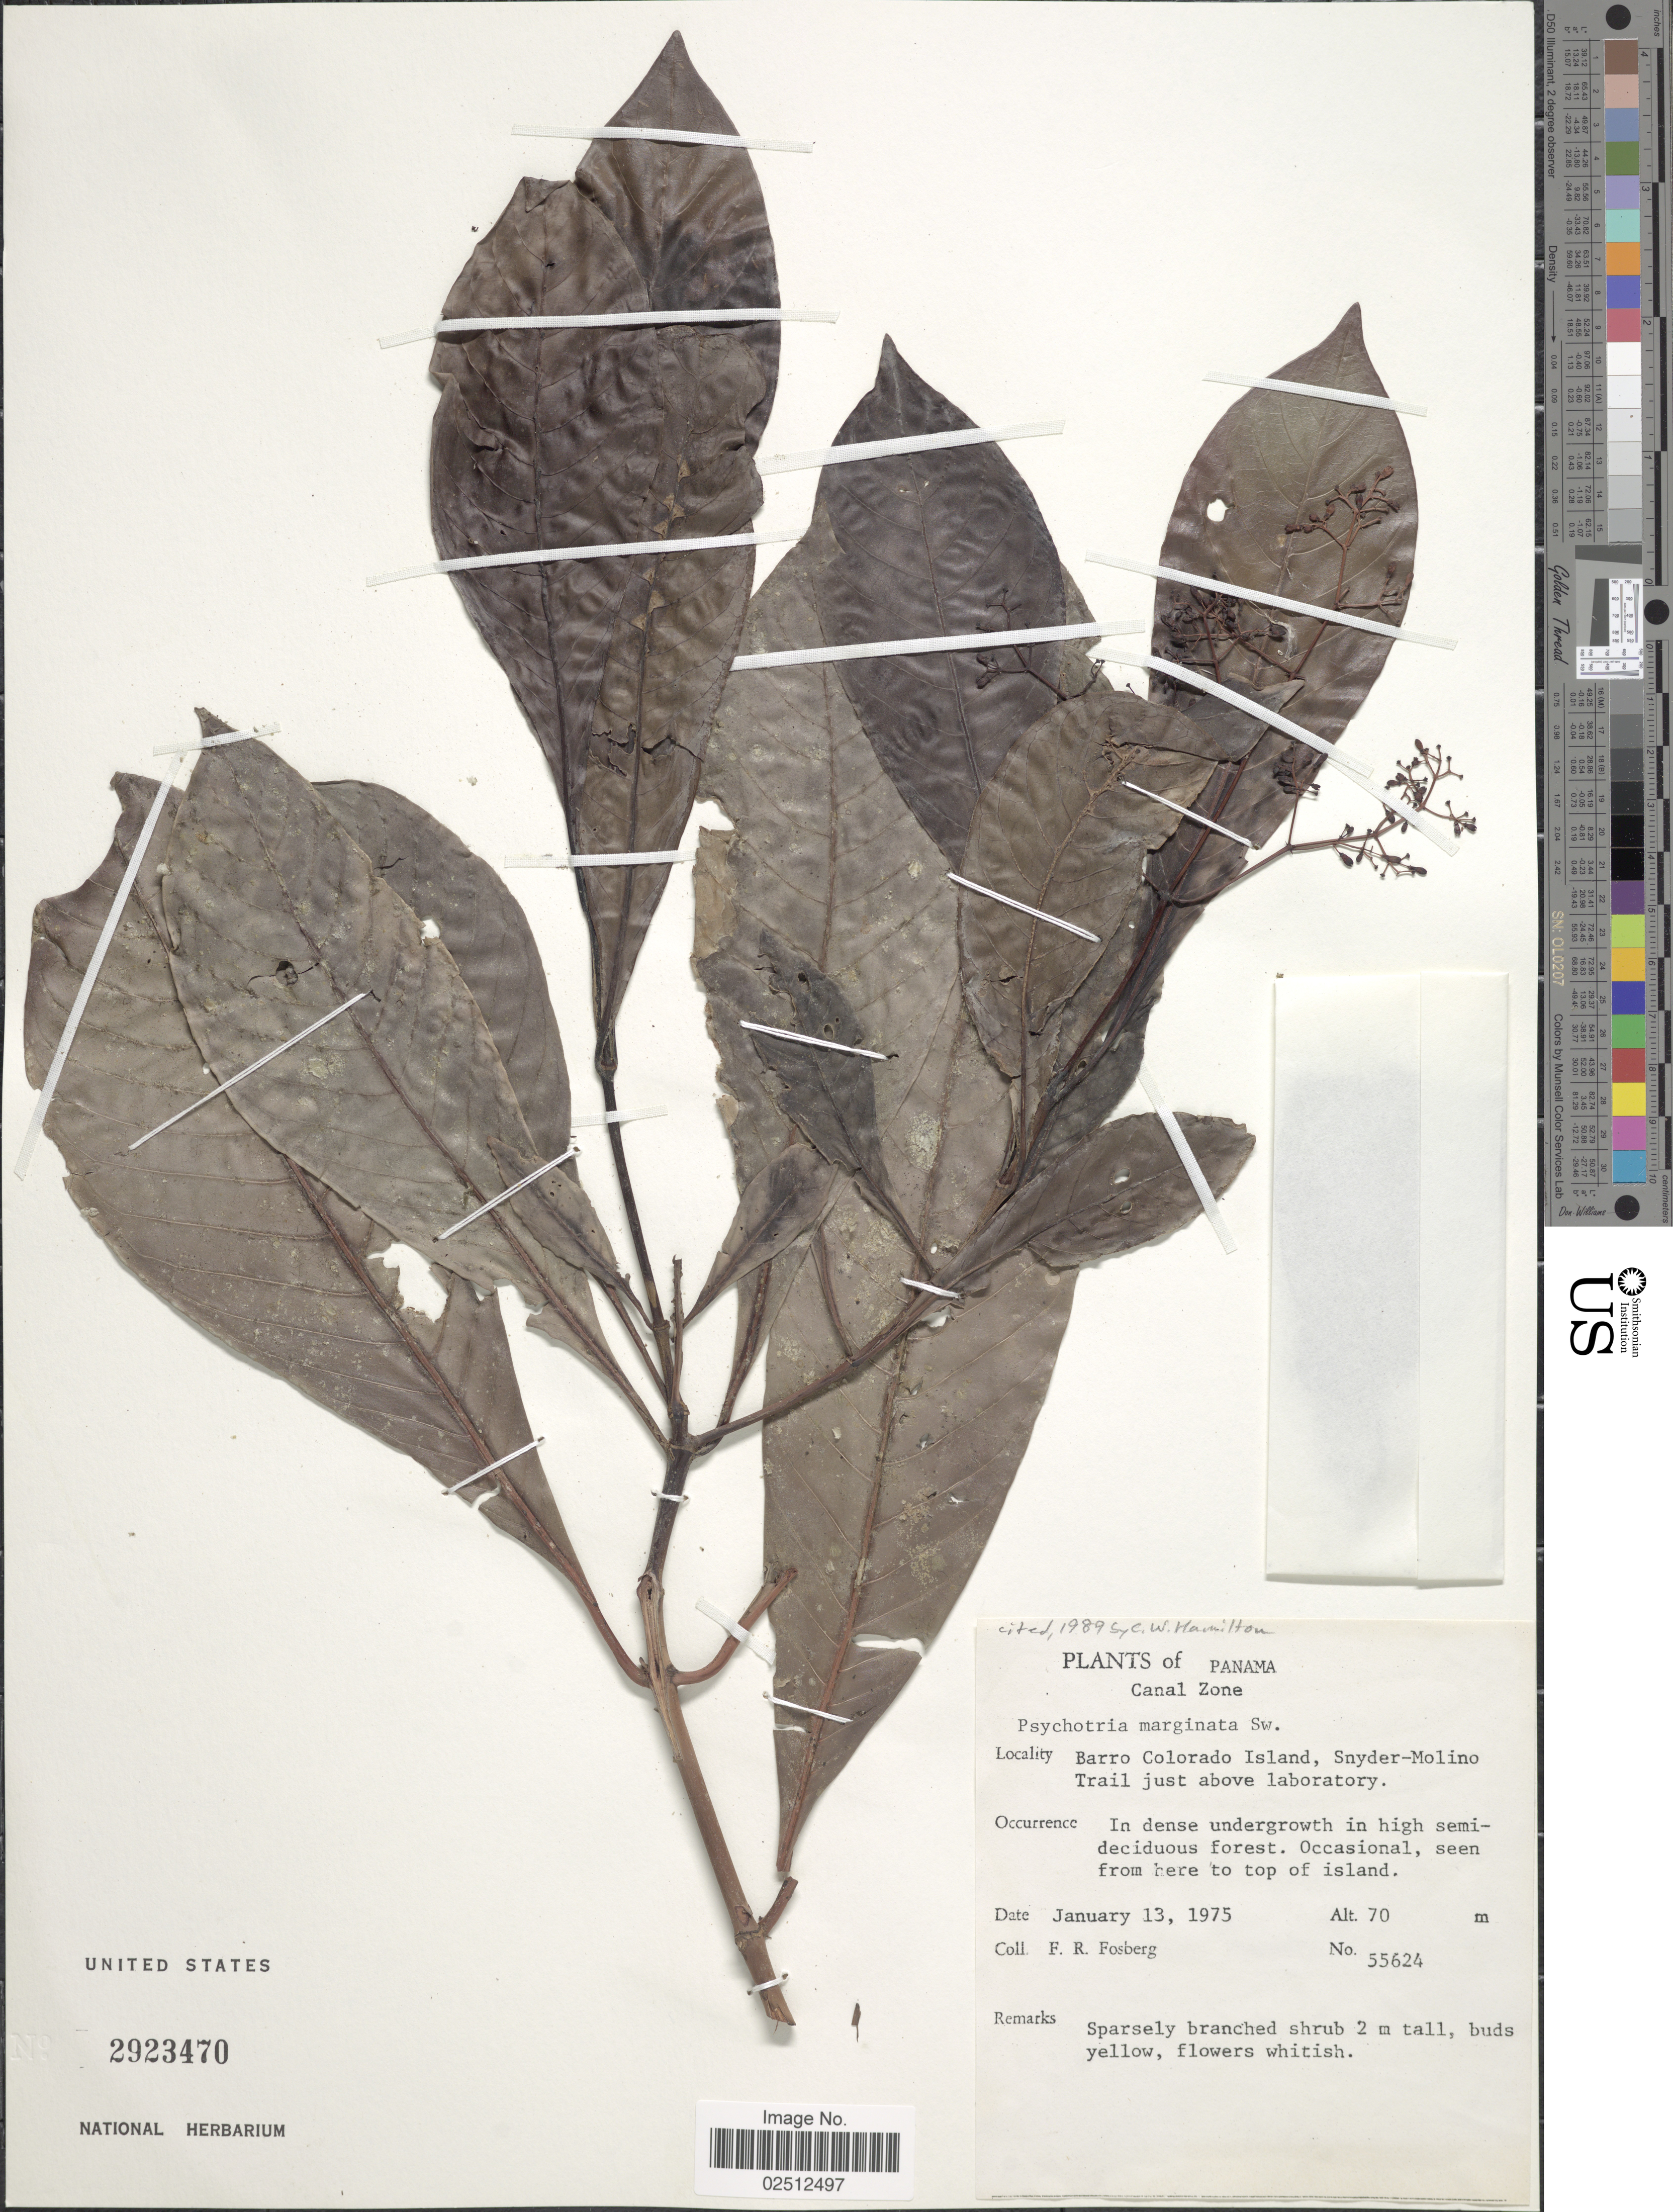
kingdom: Plantae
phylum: Tracheophyta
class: Magnoliopsida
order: Gentianales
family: Rubiaceae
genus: Psychotria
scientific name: Psychotria marginata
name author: Sw.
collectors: F. R. Fosberg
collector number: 55624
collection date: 1975-01-13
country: Panama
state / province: Panamá Oeste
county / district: Canal Zone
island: Barro Colorado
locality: Canal Zone, Barro Colorado Island, Snyder-Molino Trail just above laboratory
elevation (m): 70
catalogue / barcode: US 2923470